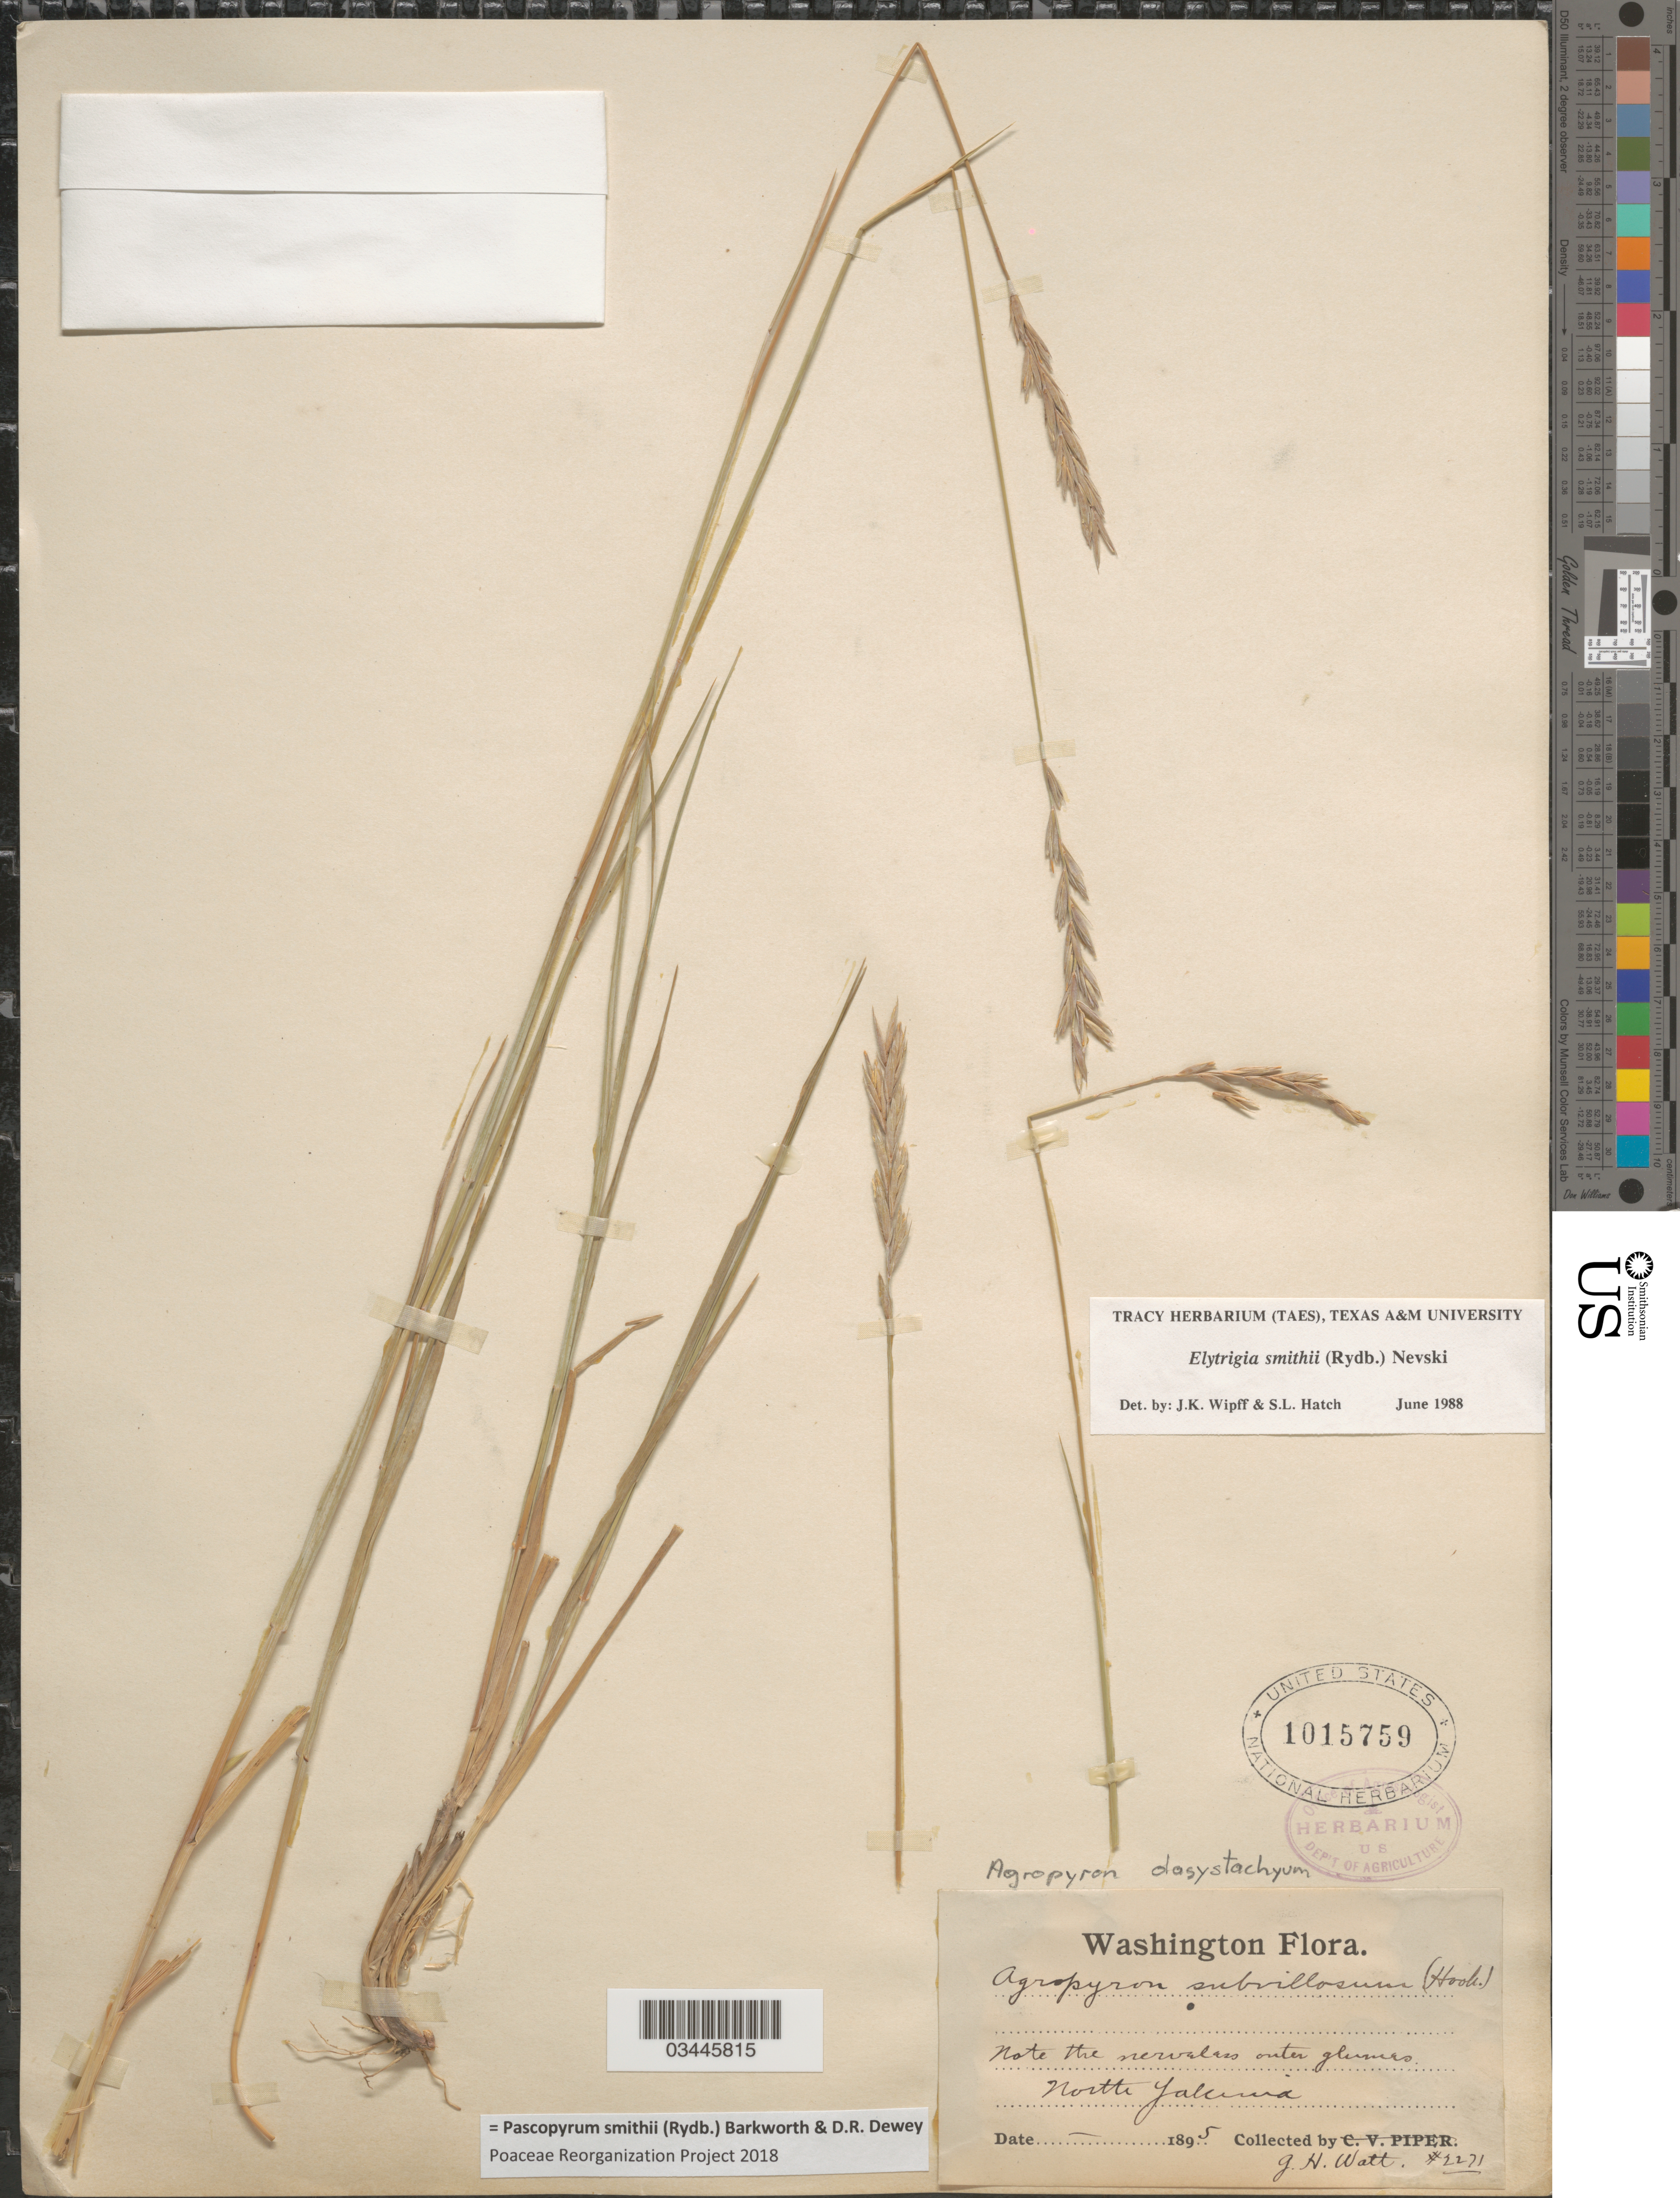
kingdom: Plantae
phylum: Tracheophyta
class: Liliopsida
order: Poales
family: Poaceae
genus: Pascopyrum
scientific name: Pascopyrum smithii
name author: (Rydb.) Barkworth & Dewey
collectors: J. Watt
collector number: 2271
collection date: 1895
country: United States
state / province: Washington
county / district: Yakima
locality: North Yakima.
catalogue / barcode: US 1015759